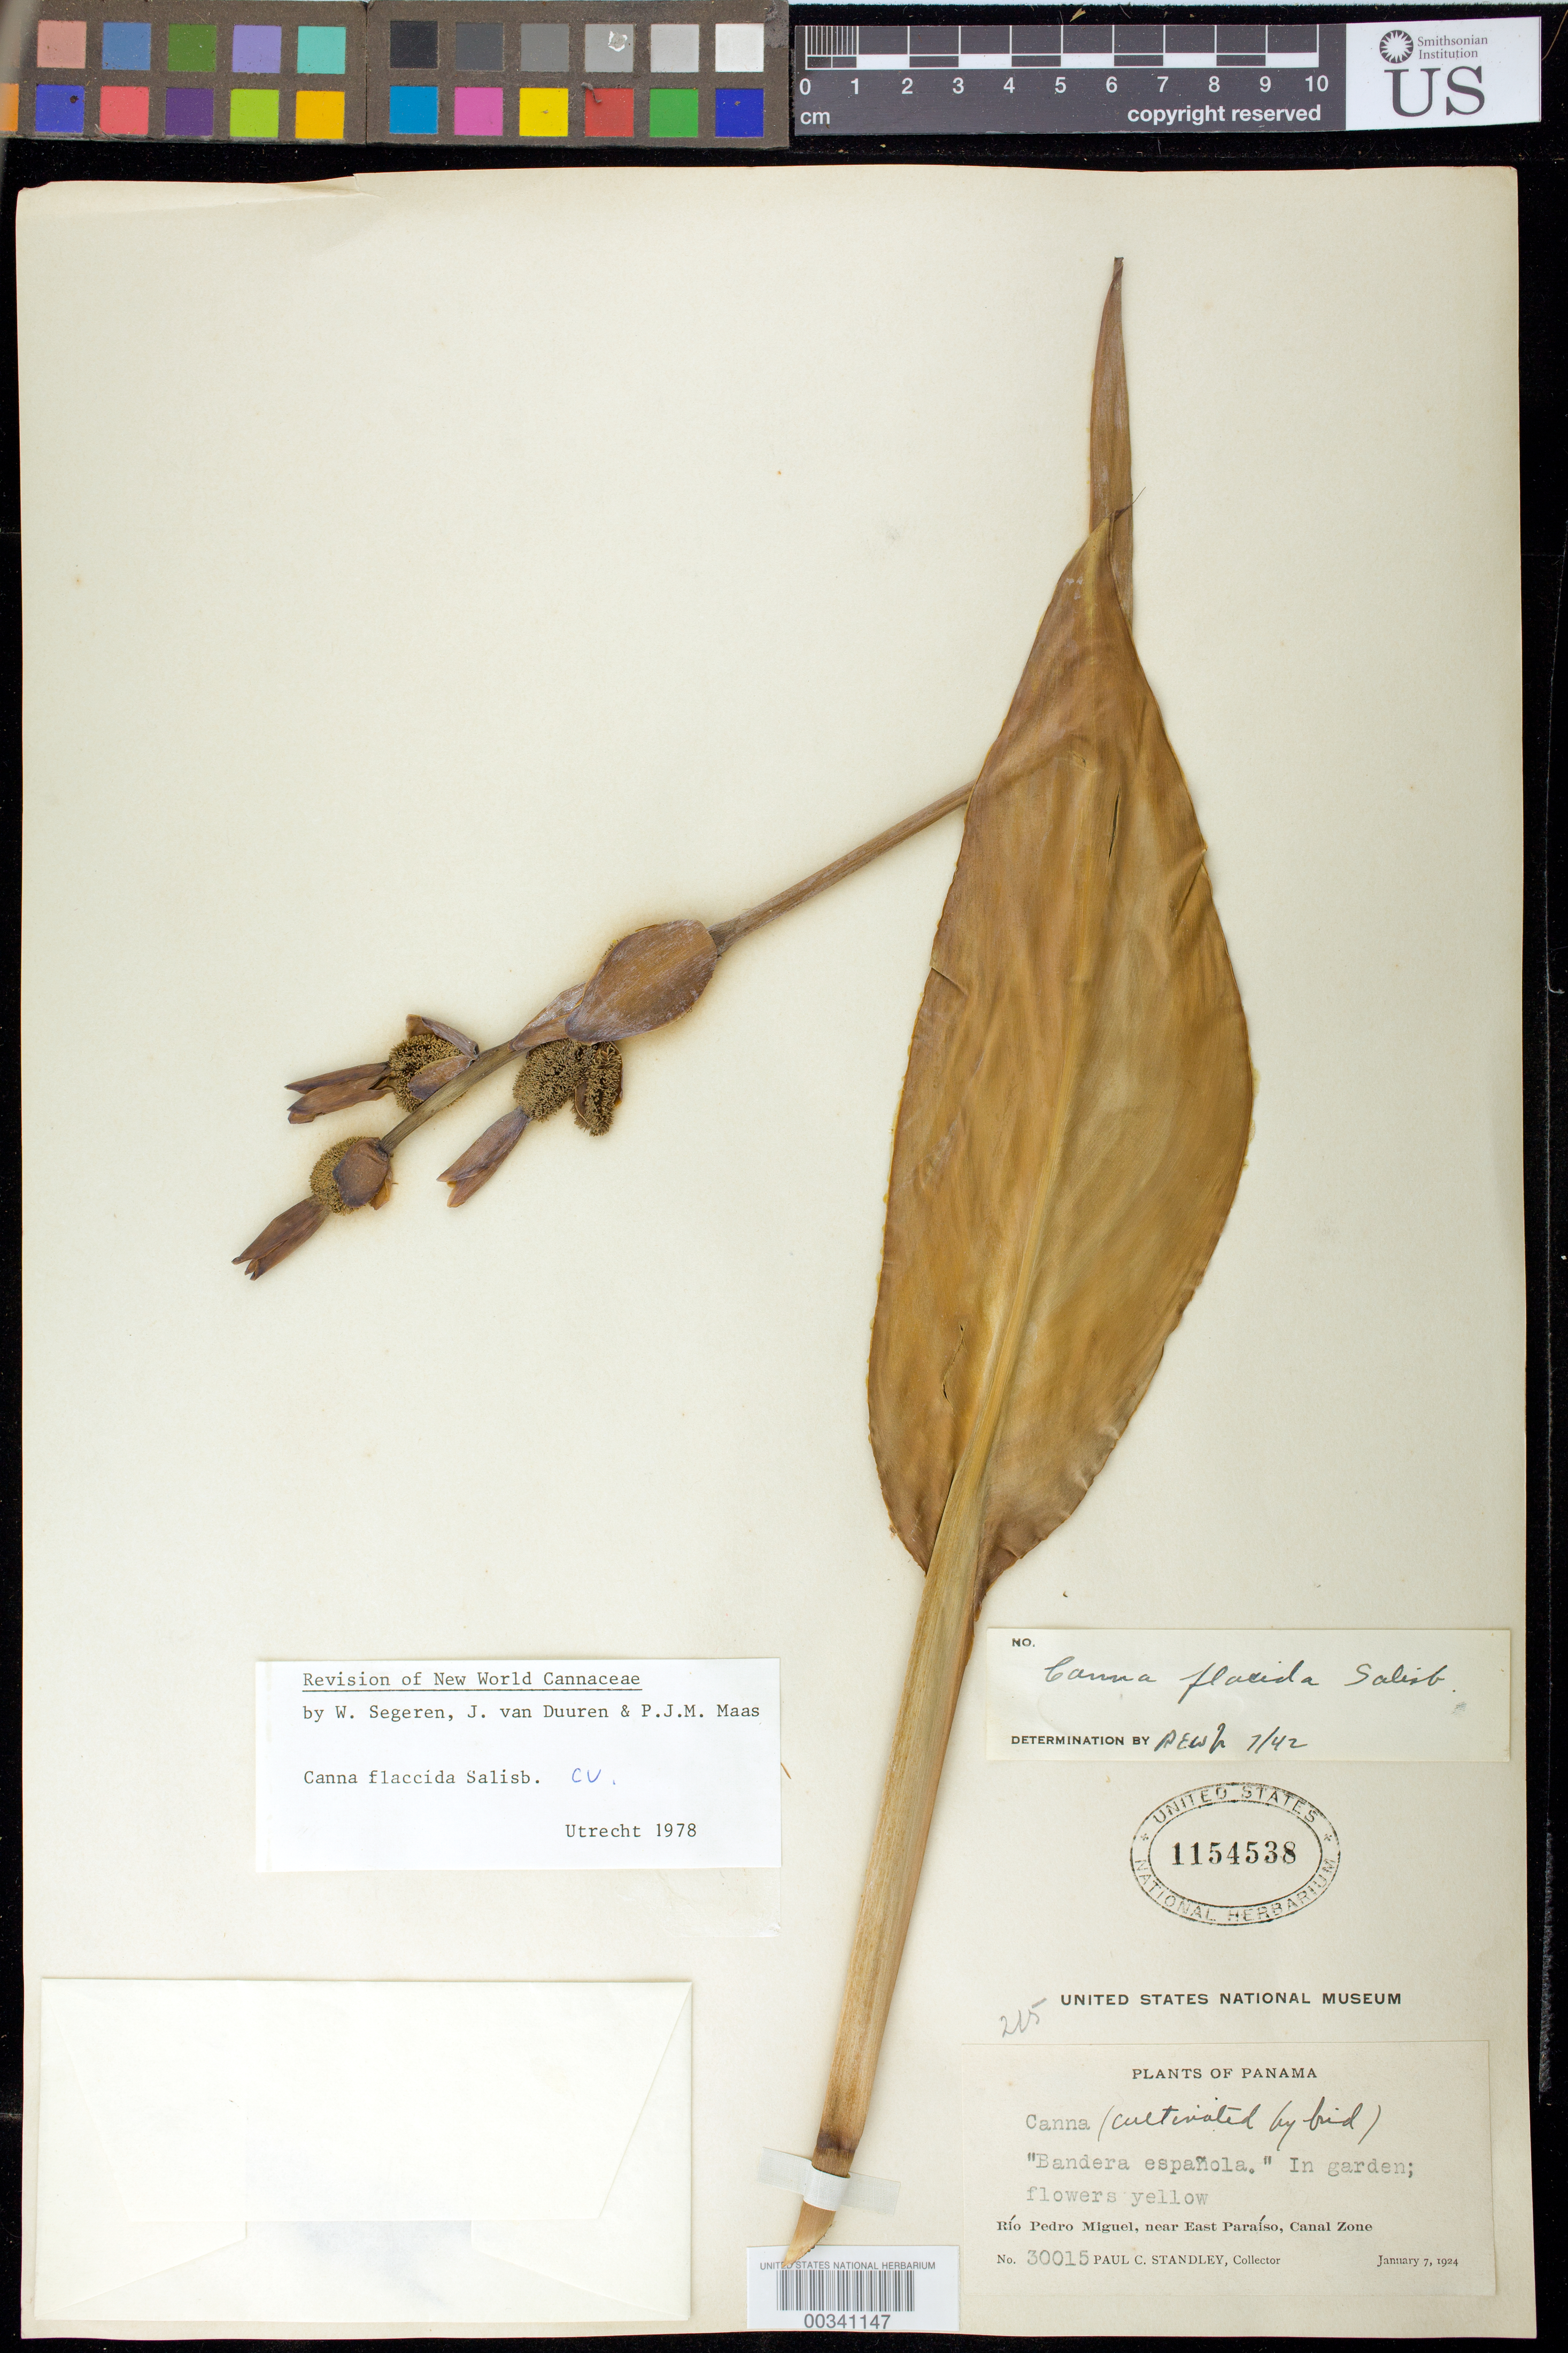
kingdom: Plantae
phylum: Tracheophyta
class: Liliopsida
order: Zingiberales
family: Cannaceae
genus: Canna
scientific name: Canna flaccida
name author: Salisb.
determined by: Segeren, W.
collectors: P. C. Standley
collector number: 30015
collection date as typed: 07 Jan 1924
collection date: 1924-01-07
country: Panama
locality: NW of Boquete towards Parque Nacional Volcan Baru.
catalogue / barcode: US 1154538